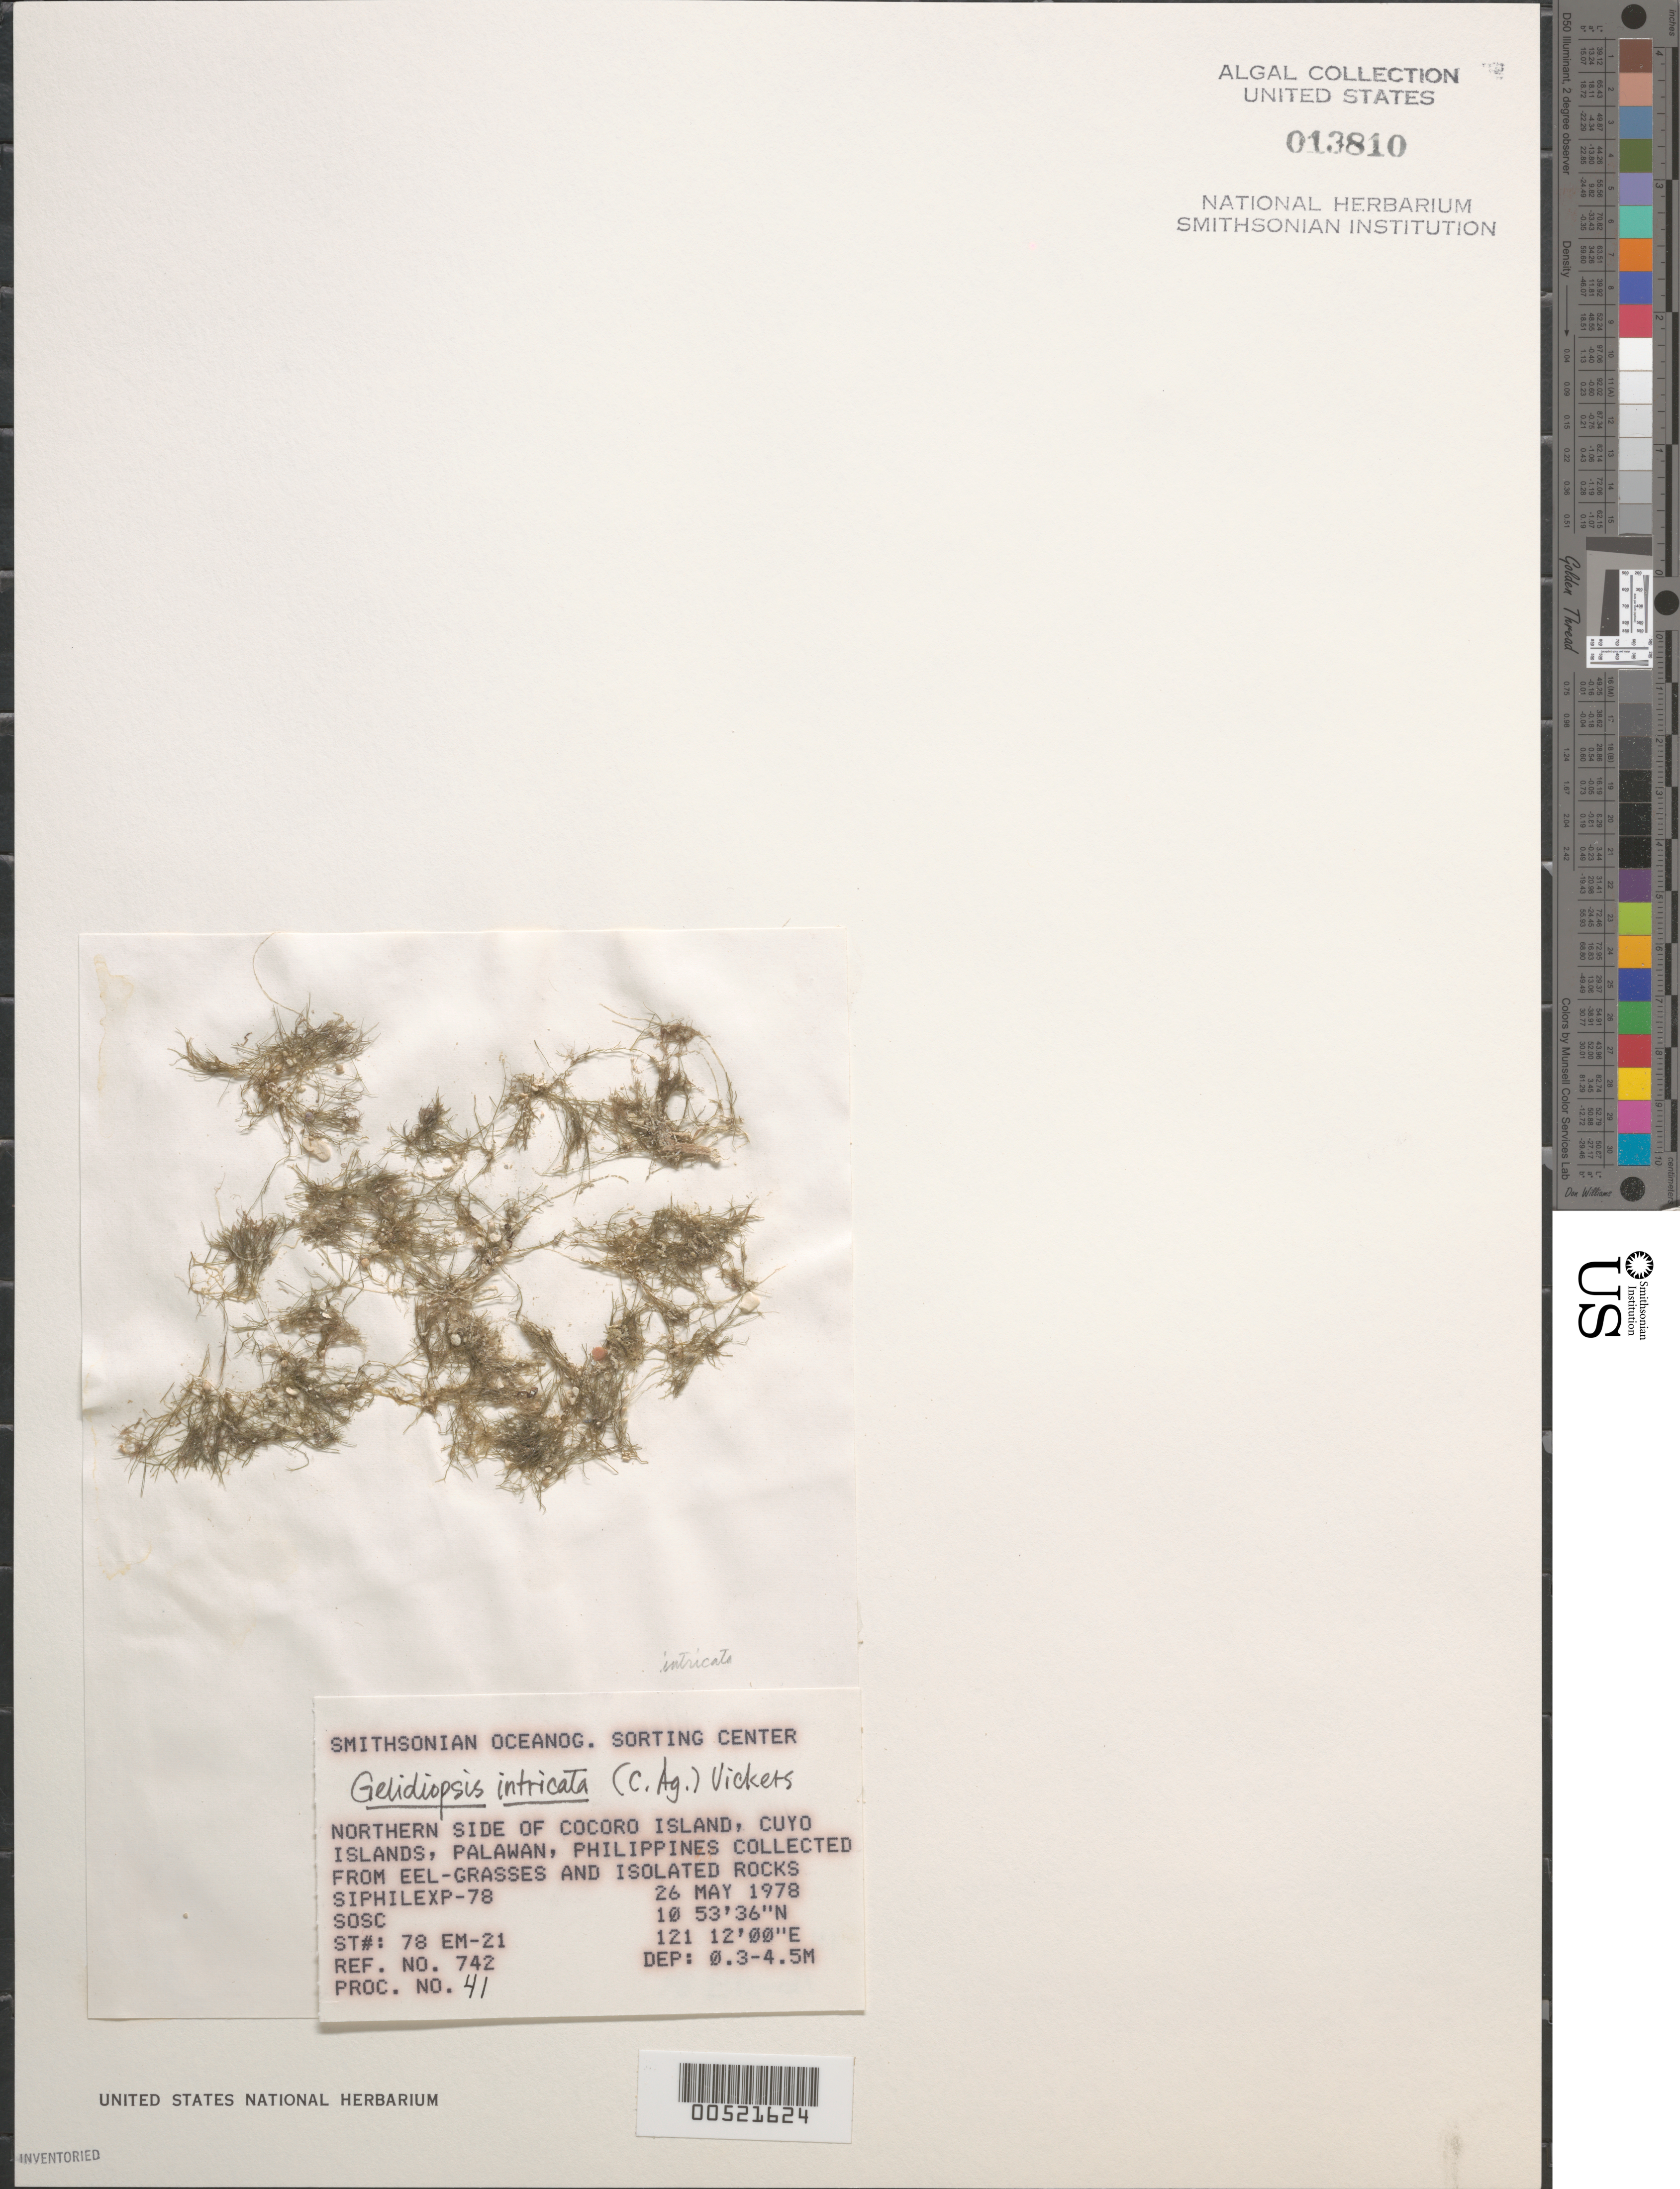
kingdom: Plantae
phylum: Rhodophyta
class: Florideophyceae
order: Rhodymeniales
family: Lomentariaceae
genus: Ceratodictyon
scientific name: Ceratodictyon intricatum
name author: (C. Agardh) R.E. Norris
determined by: Algae name updating Project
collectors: SOSC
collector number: Station 78 EM-21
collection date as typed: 26 May 1978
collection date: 1978-05-26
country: Philippines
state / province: Mimaropa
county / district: Palawan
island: Cocoro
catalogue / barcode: US 13810